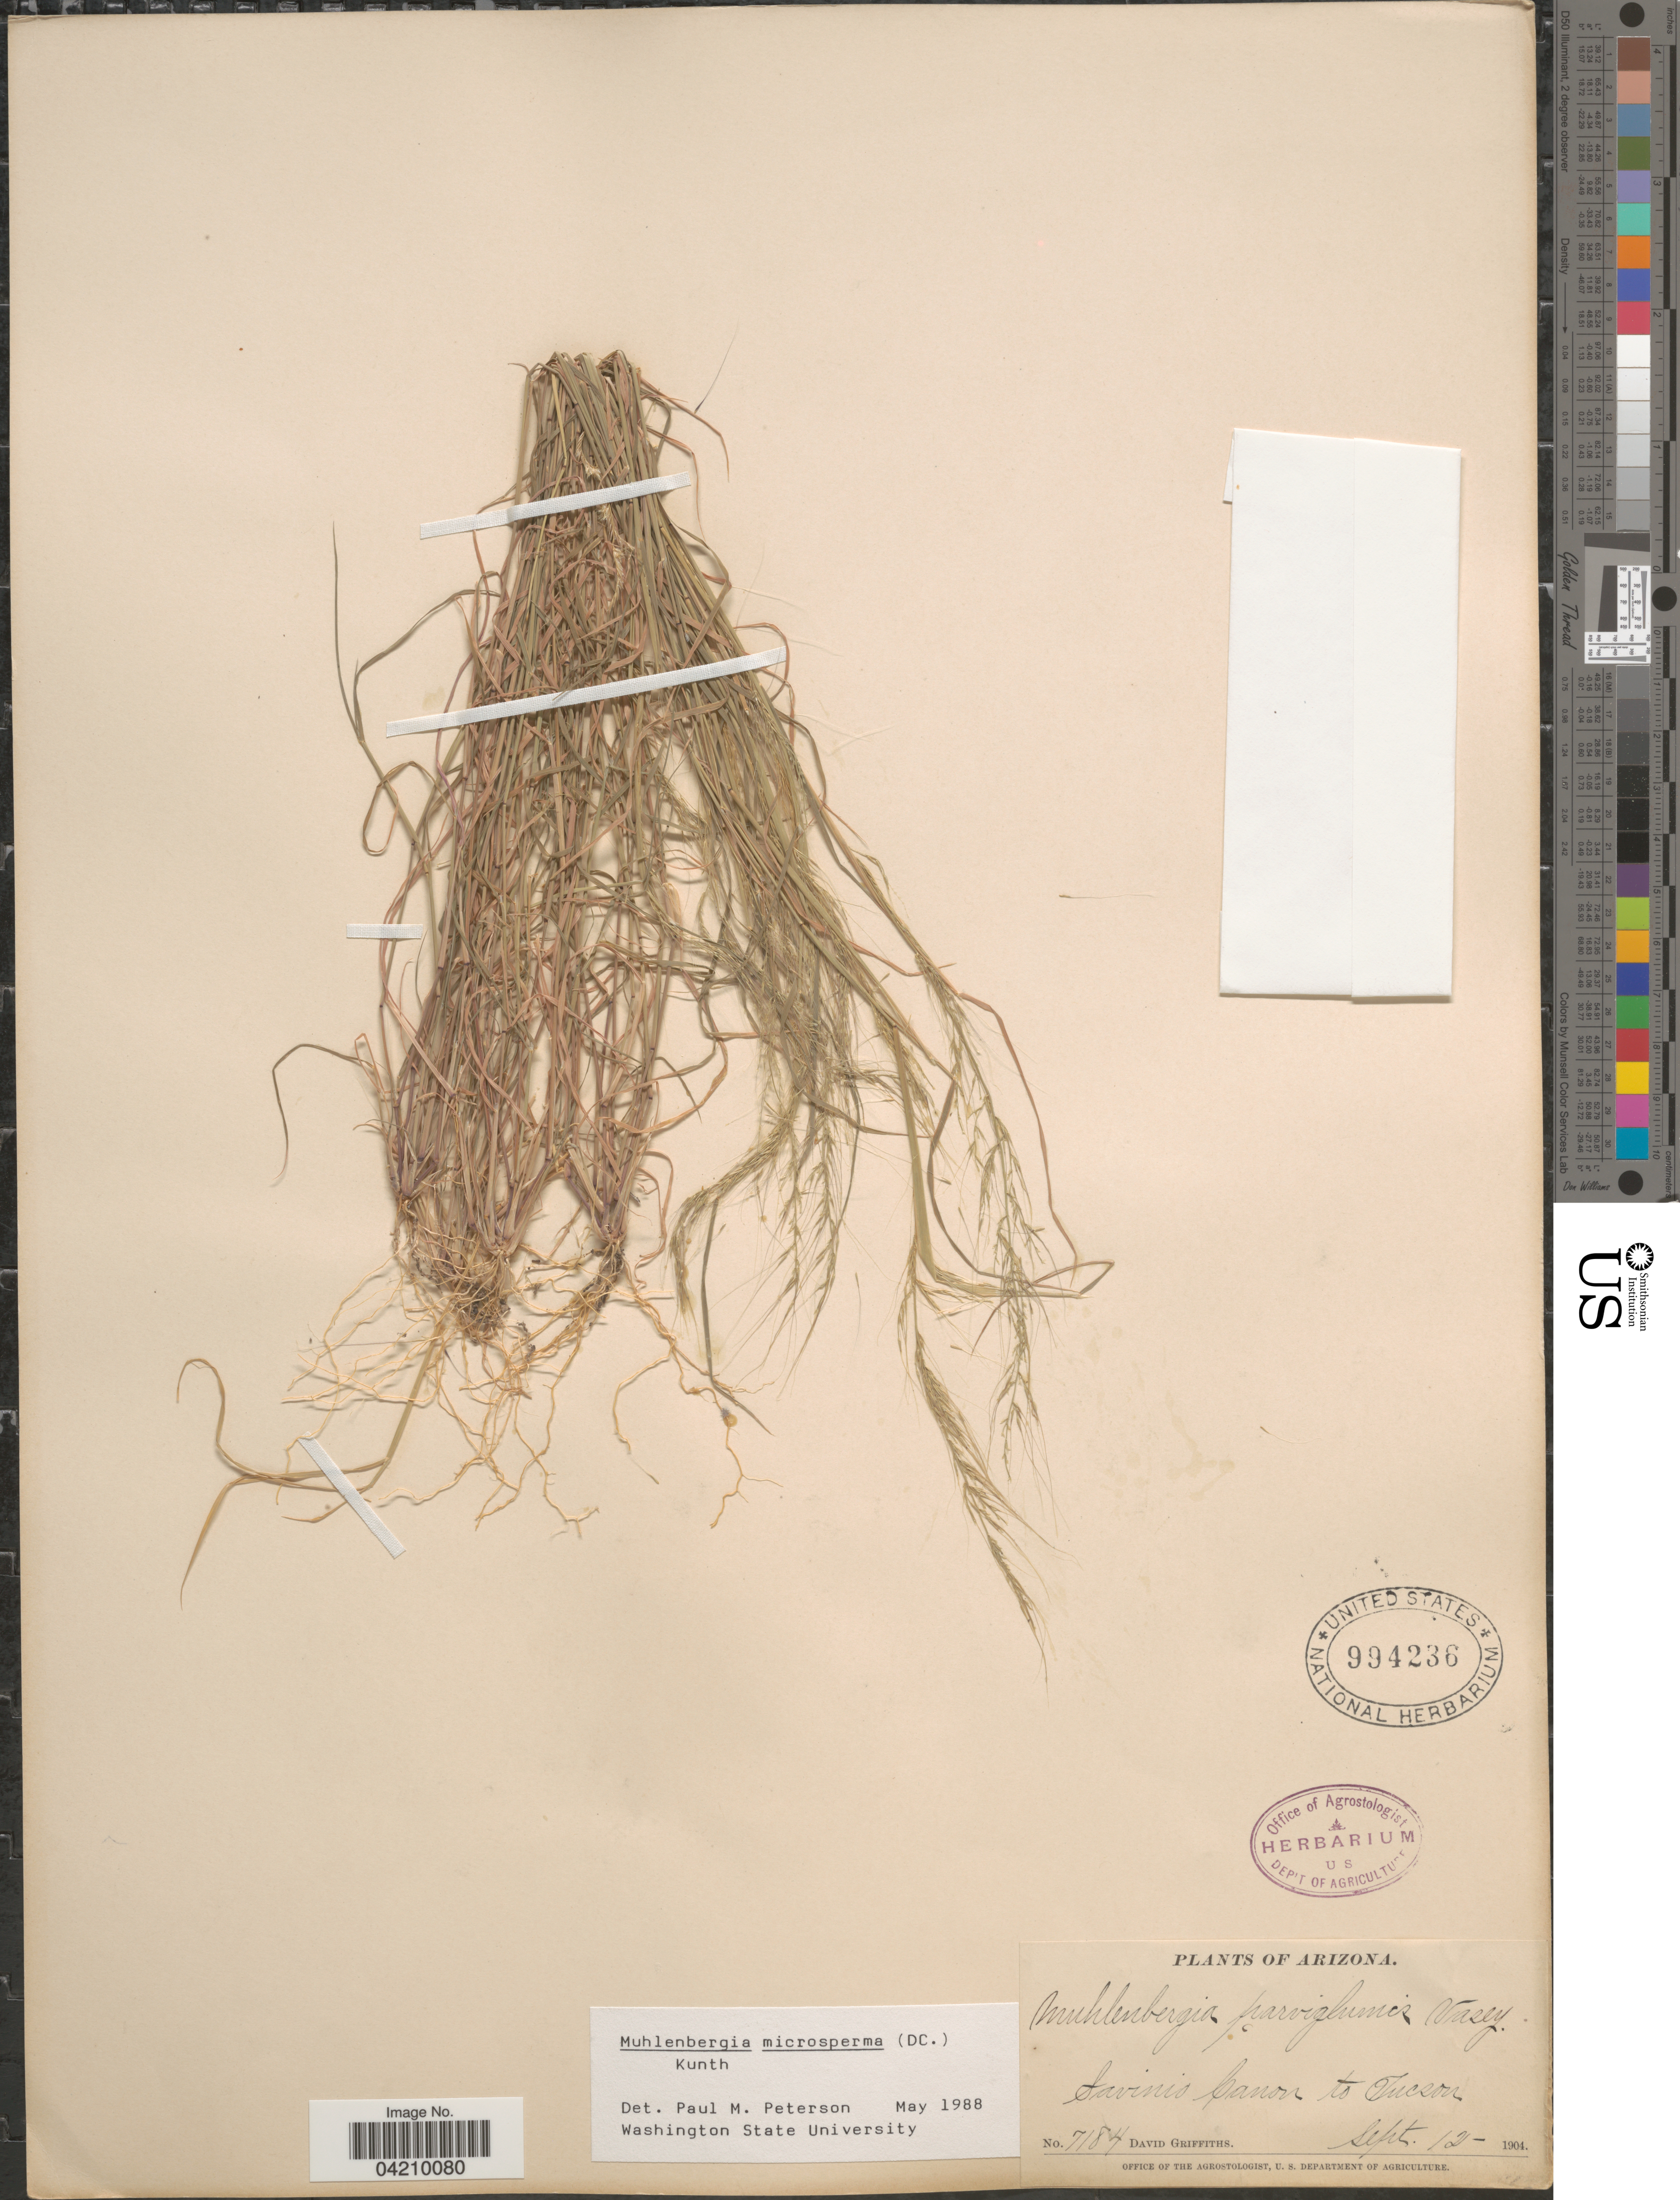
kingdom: Plantae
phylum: Tracheophyta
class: Liliopsida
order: Poales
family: Poaceae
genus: Muhlenbergia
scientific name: Muhlenbergia microsperma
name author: (DC.) Kunth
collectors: D. Griffiths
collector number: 7184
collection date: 1904-09-12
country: United States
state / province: Arizona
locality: Savinio Canon to Tucson.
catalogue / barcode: US 994236